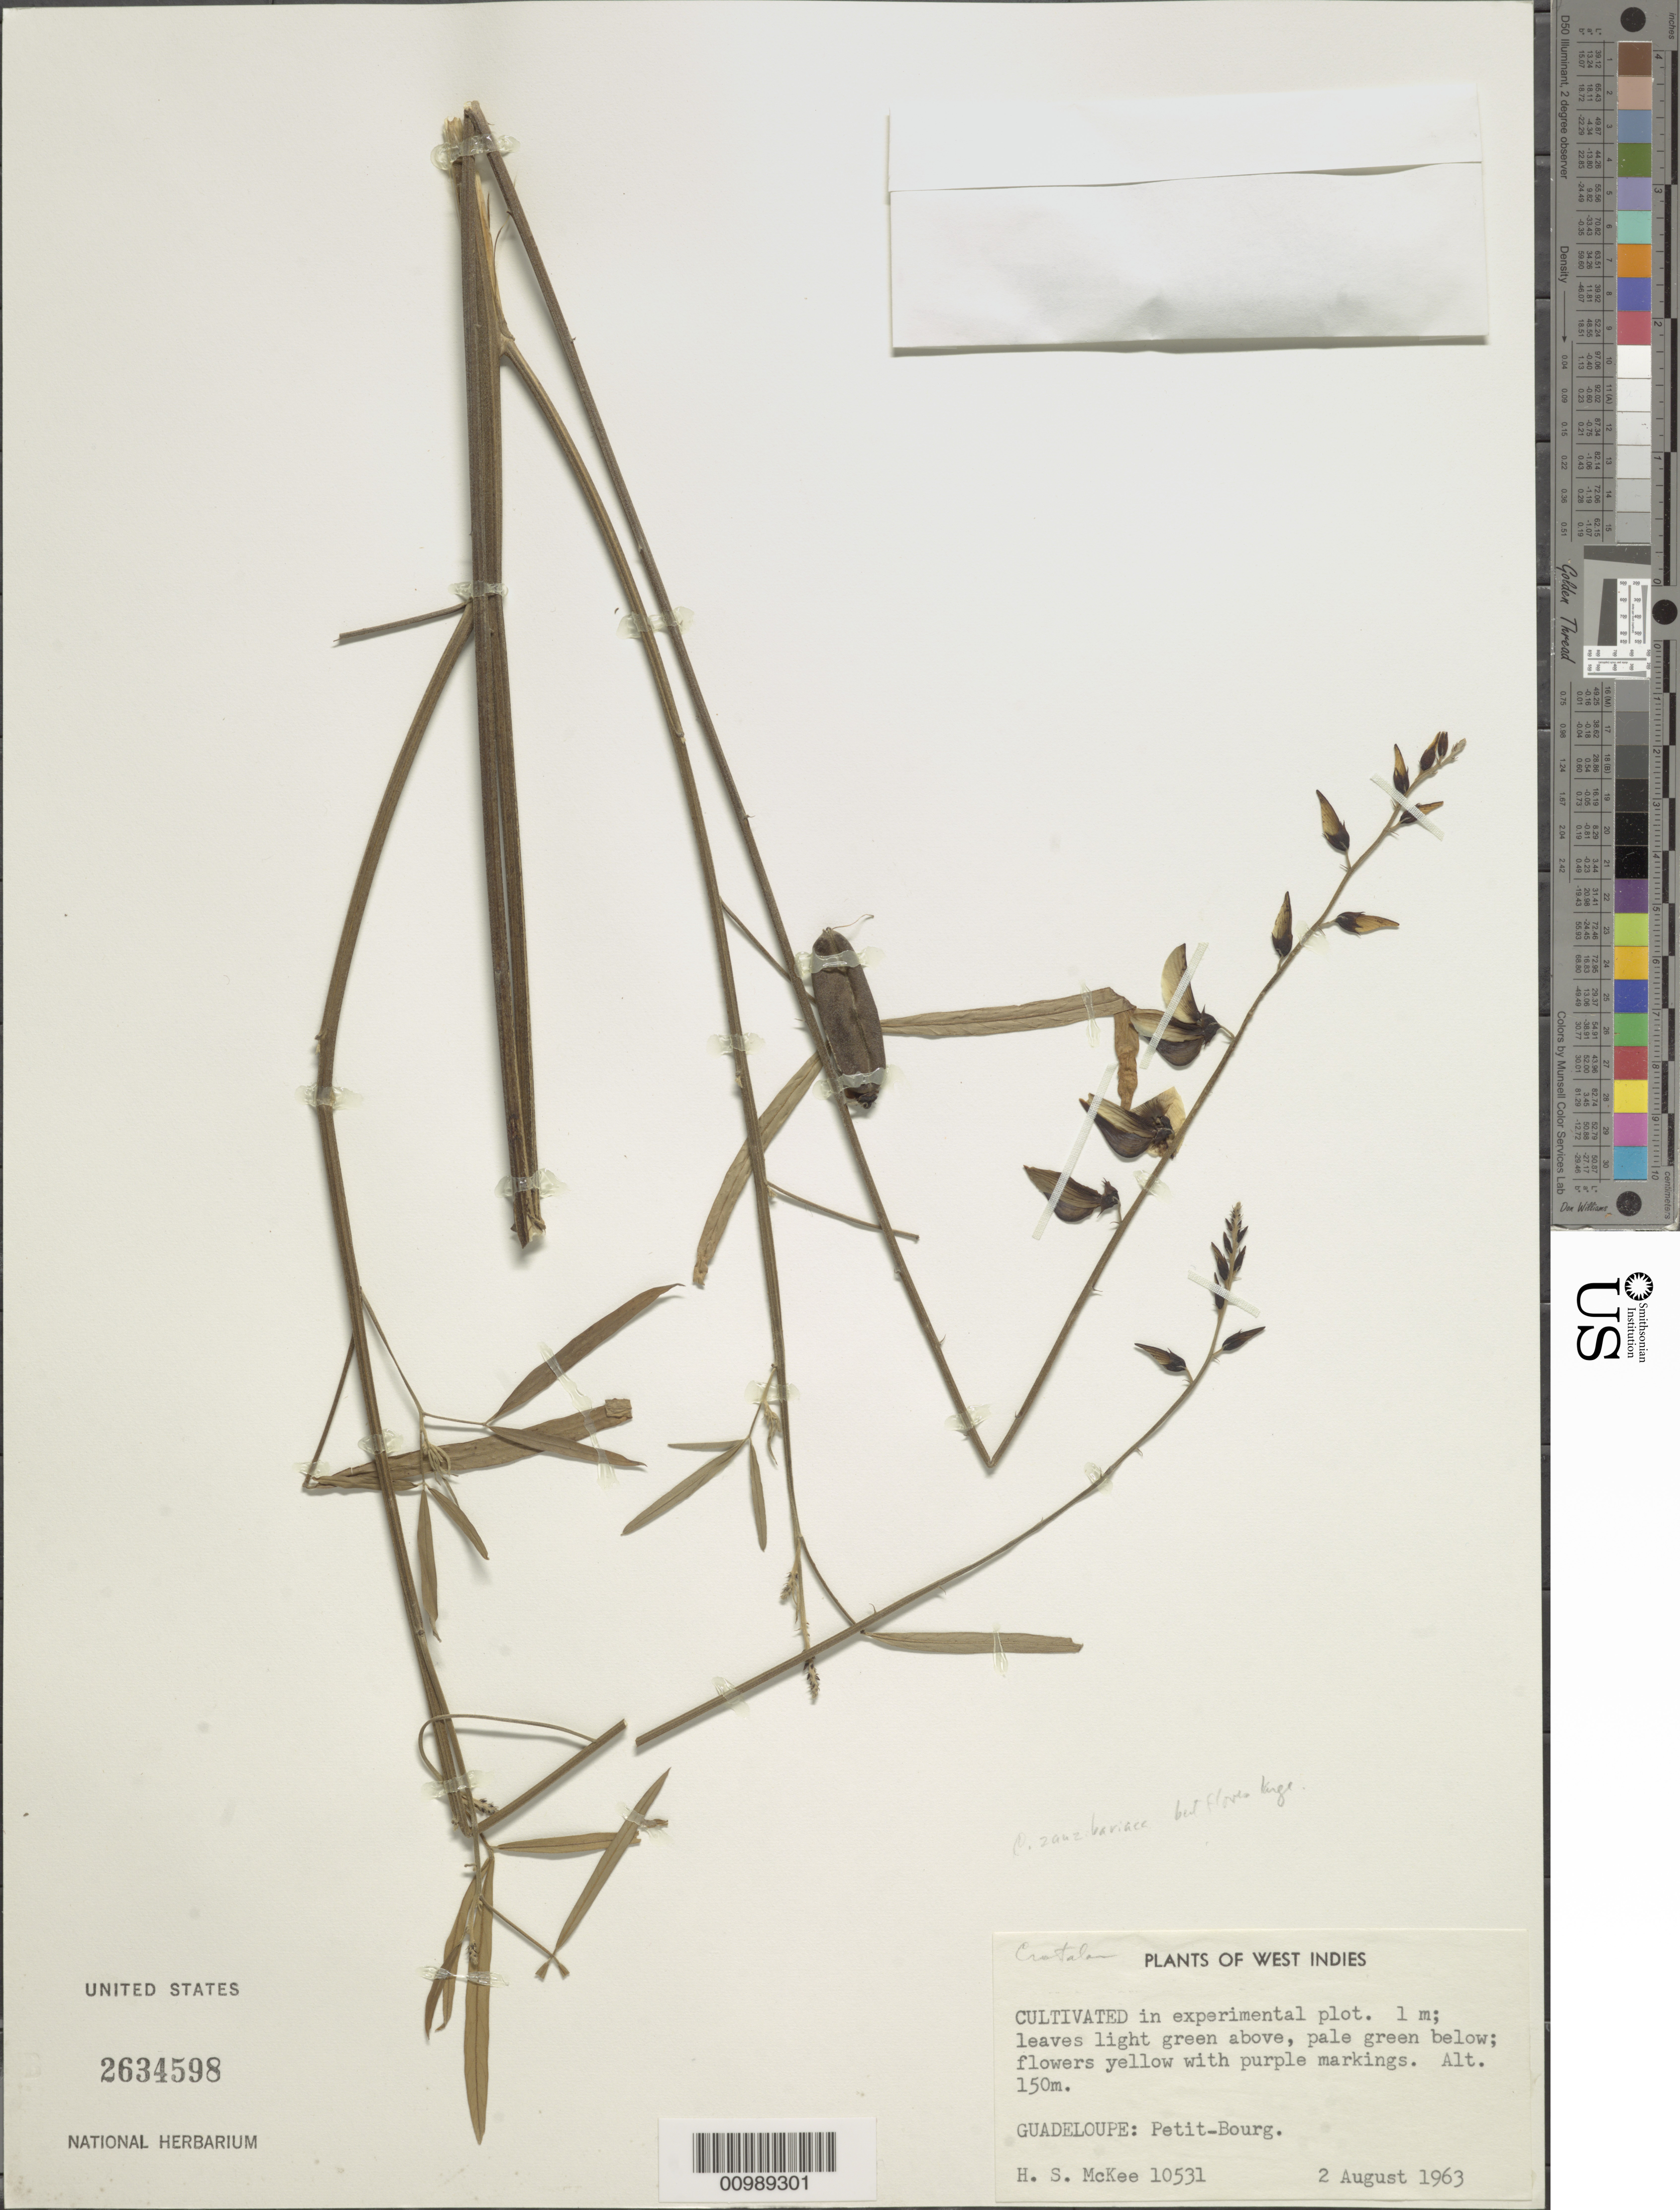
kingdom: Plantae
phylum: Tracheophyta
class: Magnoliopsida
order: Fabales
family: Fabaceae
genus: Crotalaria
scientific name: Crotalaria zanzibarica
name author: Benth.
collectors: H. S. McKee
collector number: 10531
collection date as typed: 02 Aug 1963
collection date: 1963-08-02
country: Guadeloupe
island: Basse Terre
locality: Petit-Bourg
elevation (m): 150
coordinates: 0 N, 0 E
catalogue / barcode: US 2634598